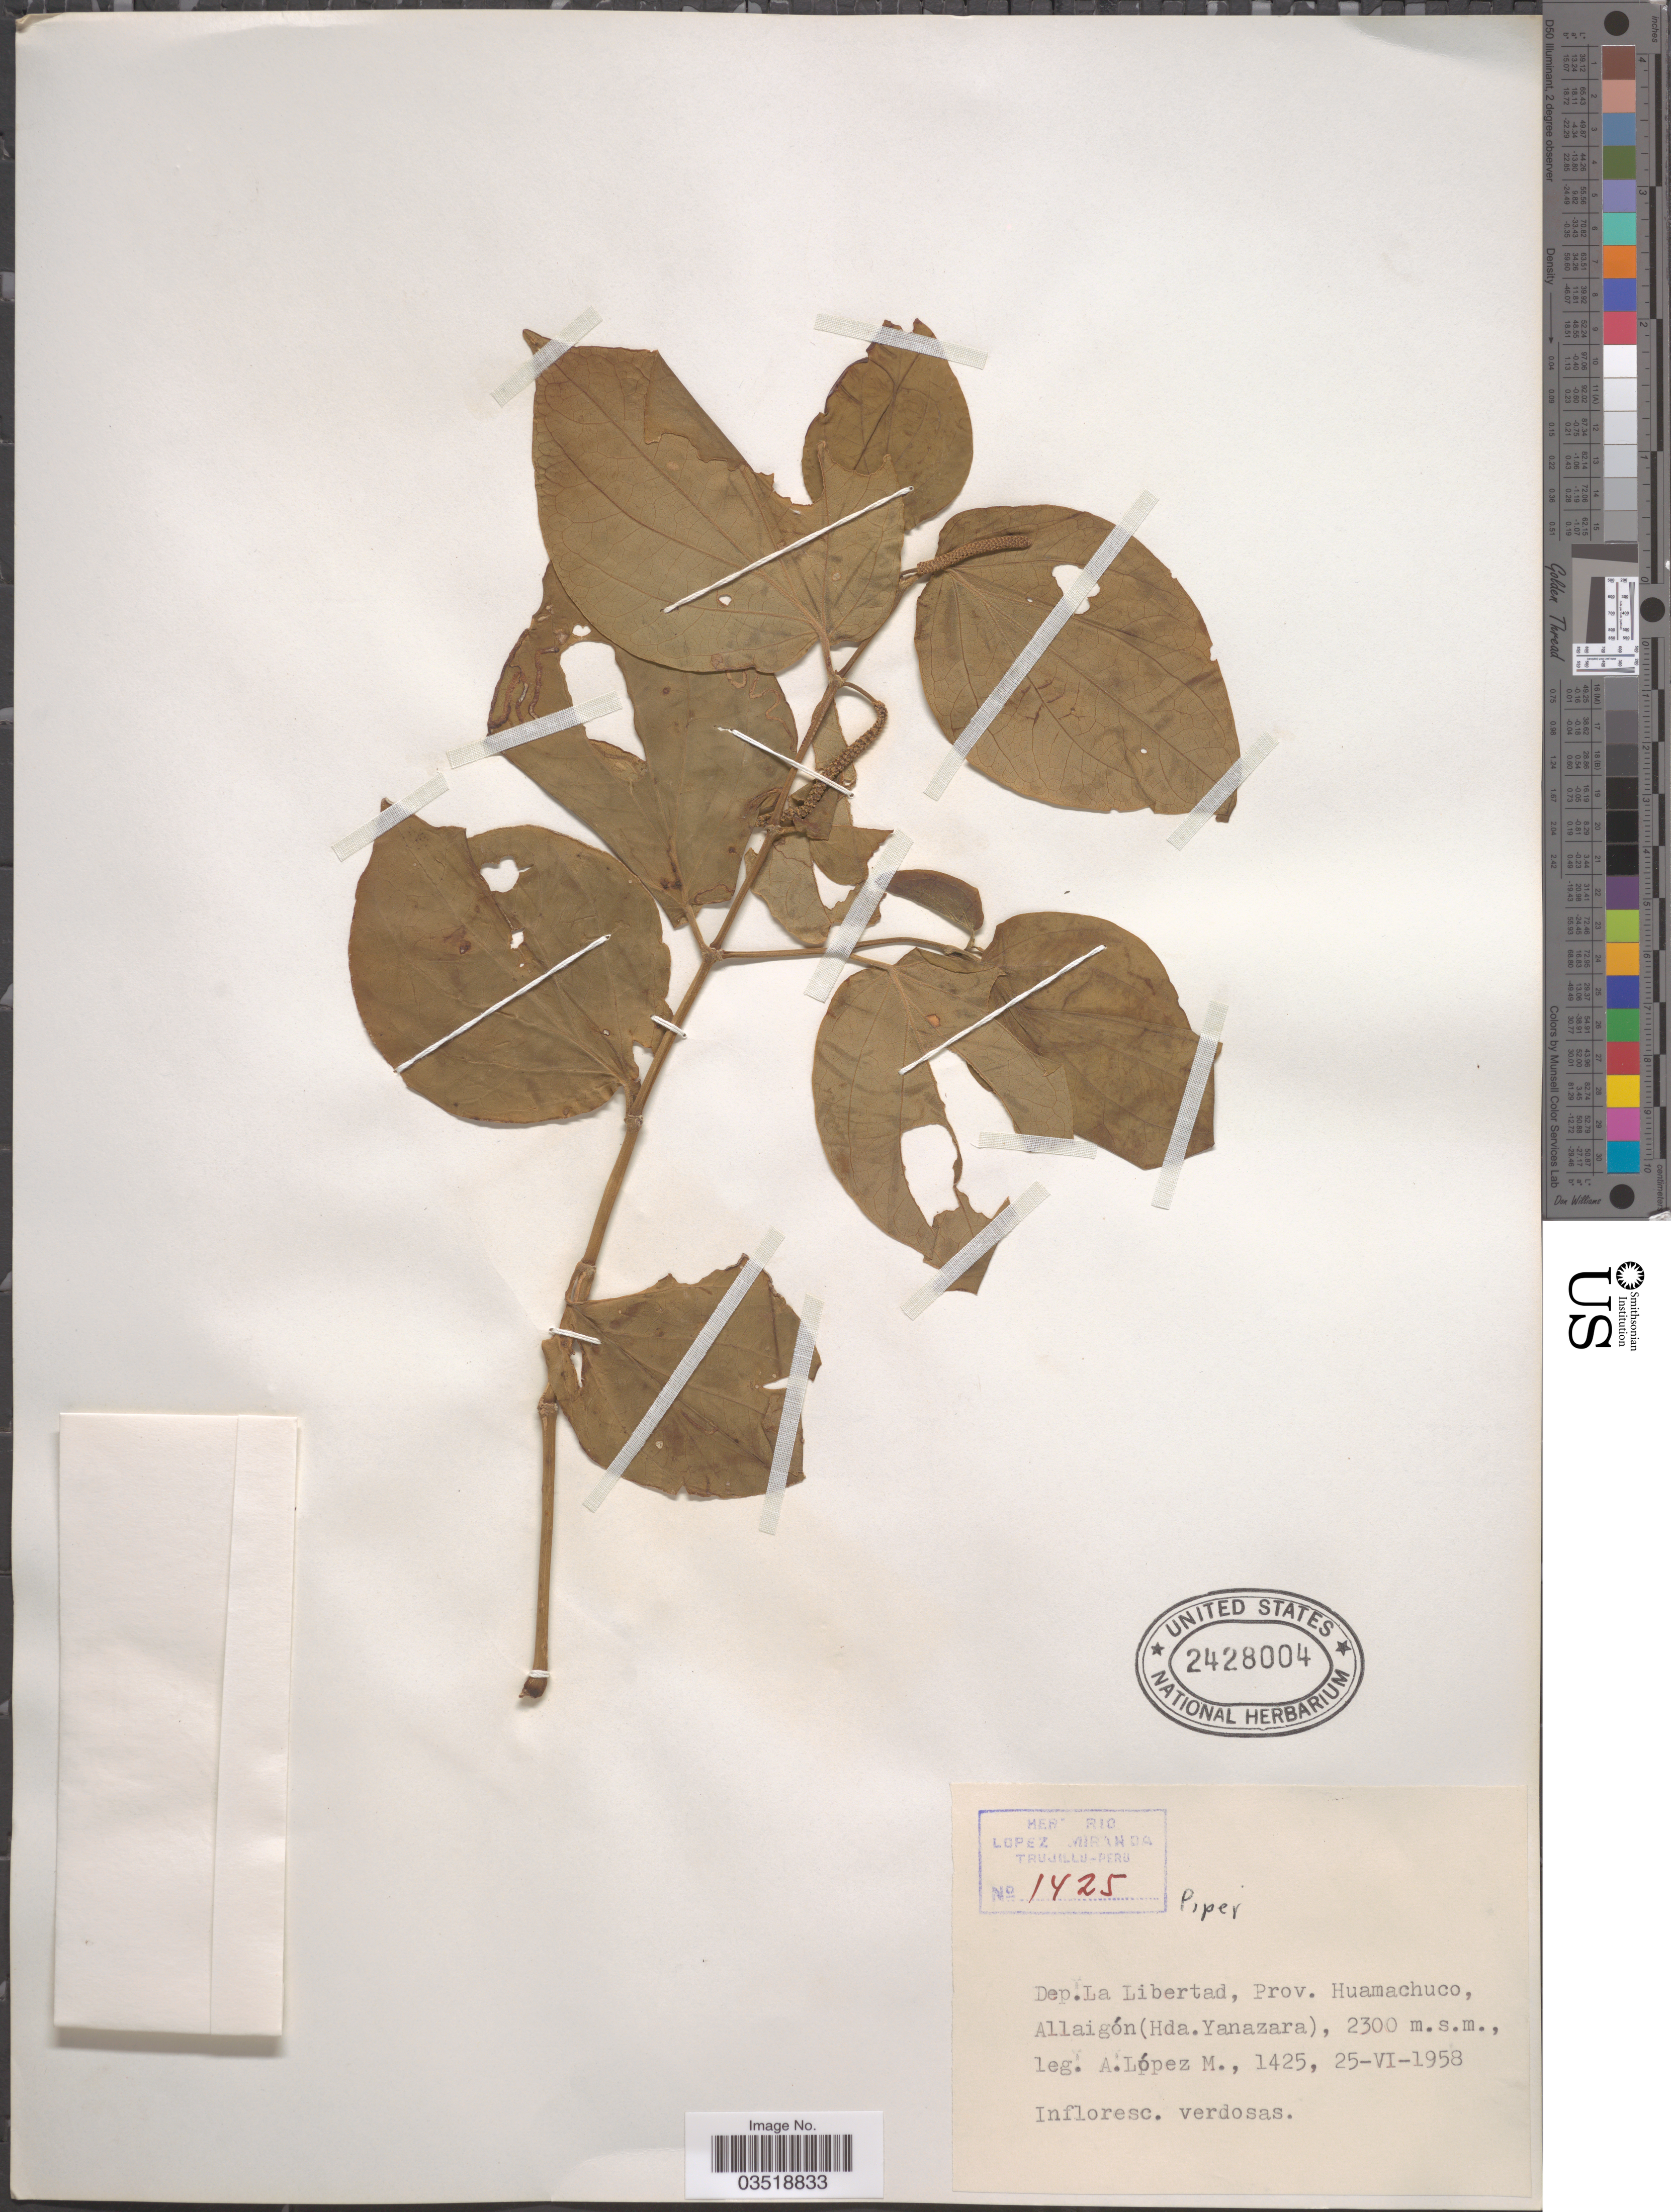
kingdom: Plantae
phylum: Tracheophyta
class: Magnoliopsida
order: Piperales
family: Piperaceae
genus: Piper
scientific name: Piper sp.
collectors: A. López M.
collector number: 1425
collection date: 1958-06-25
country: Peru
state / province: La Libertad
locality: Dep. La Libertad, Prov. Huamachuco, Allaigón(Hda. Yanazara).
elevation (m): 2300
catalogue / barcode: US 2428004